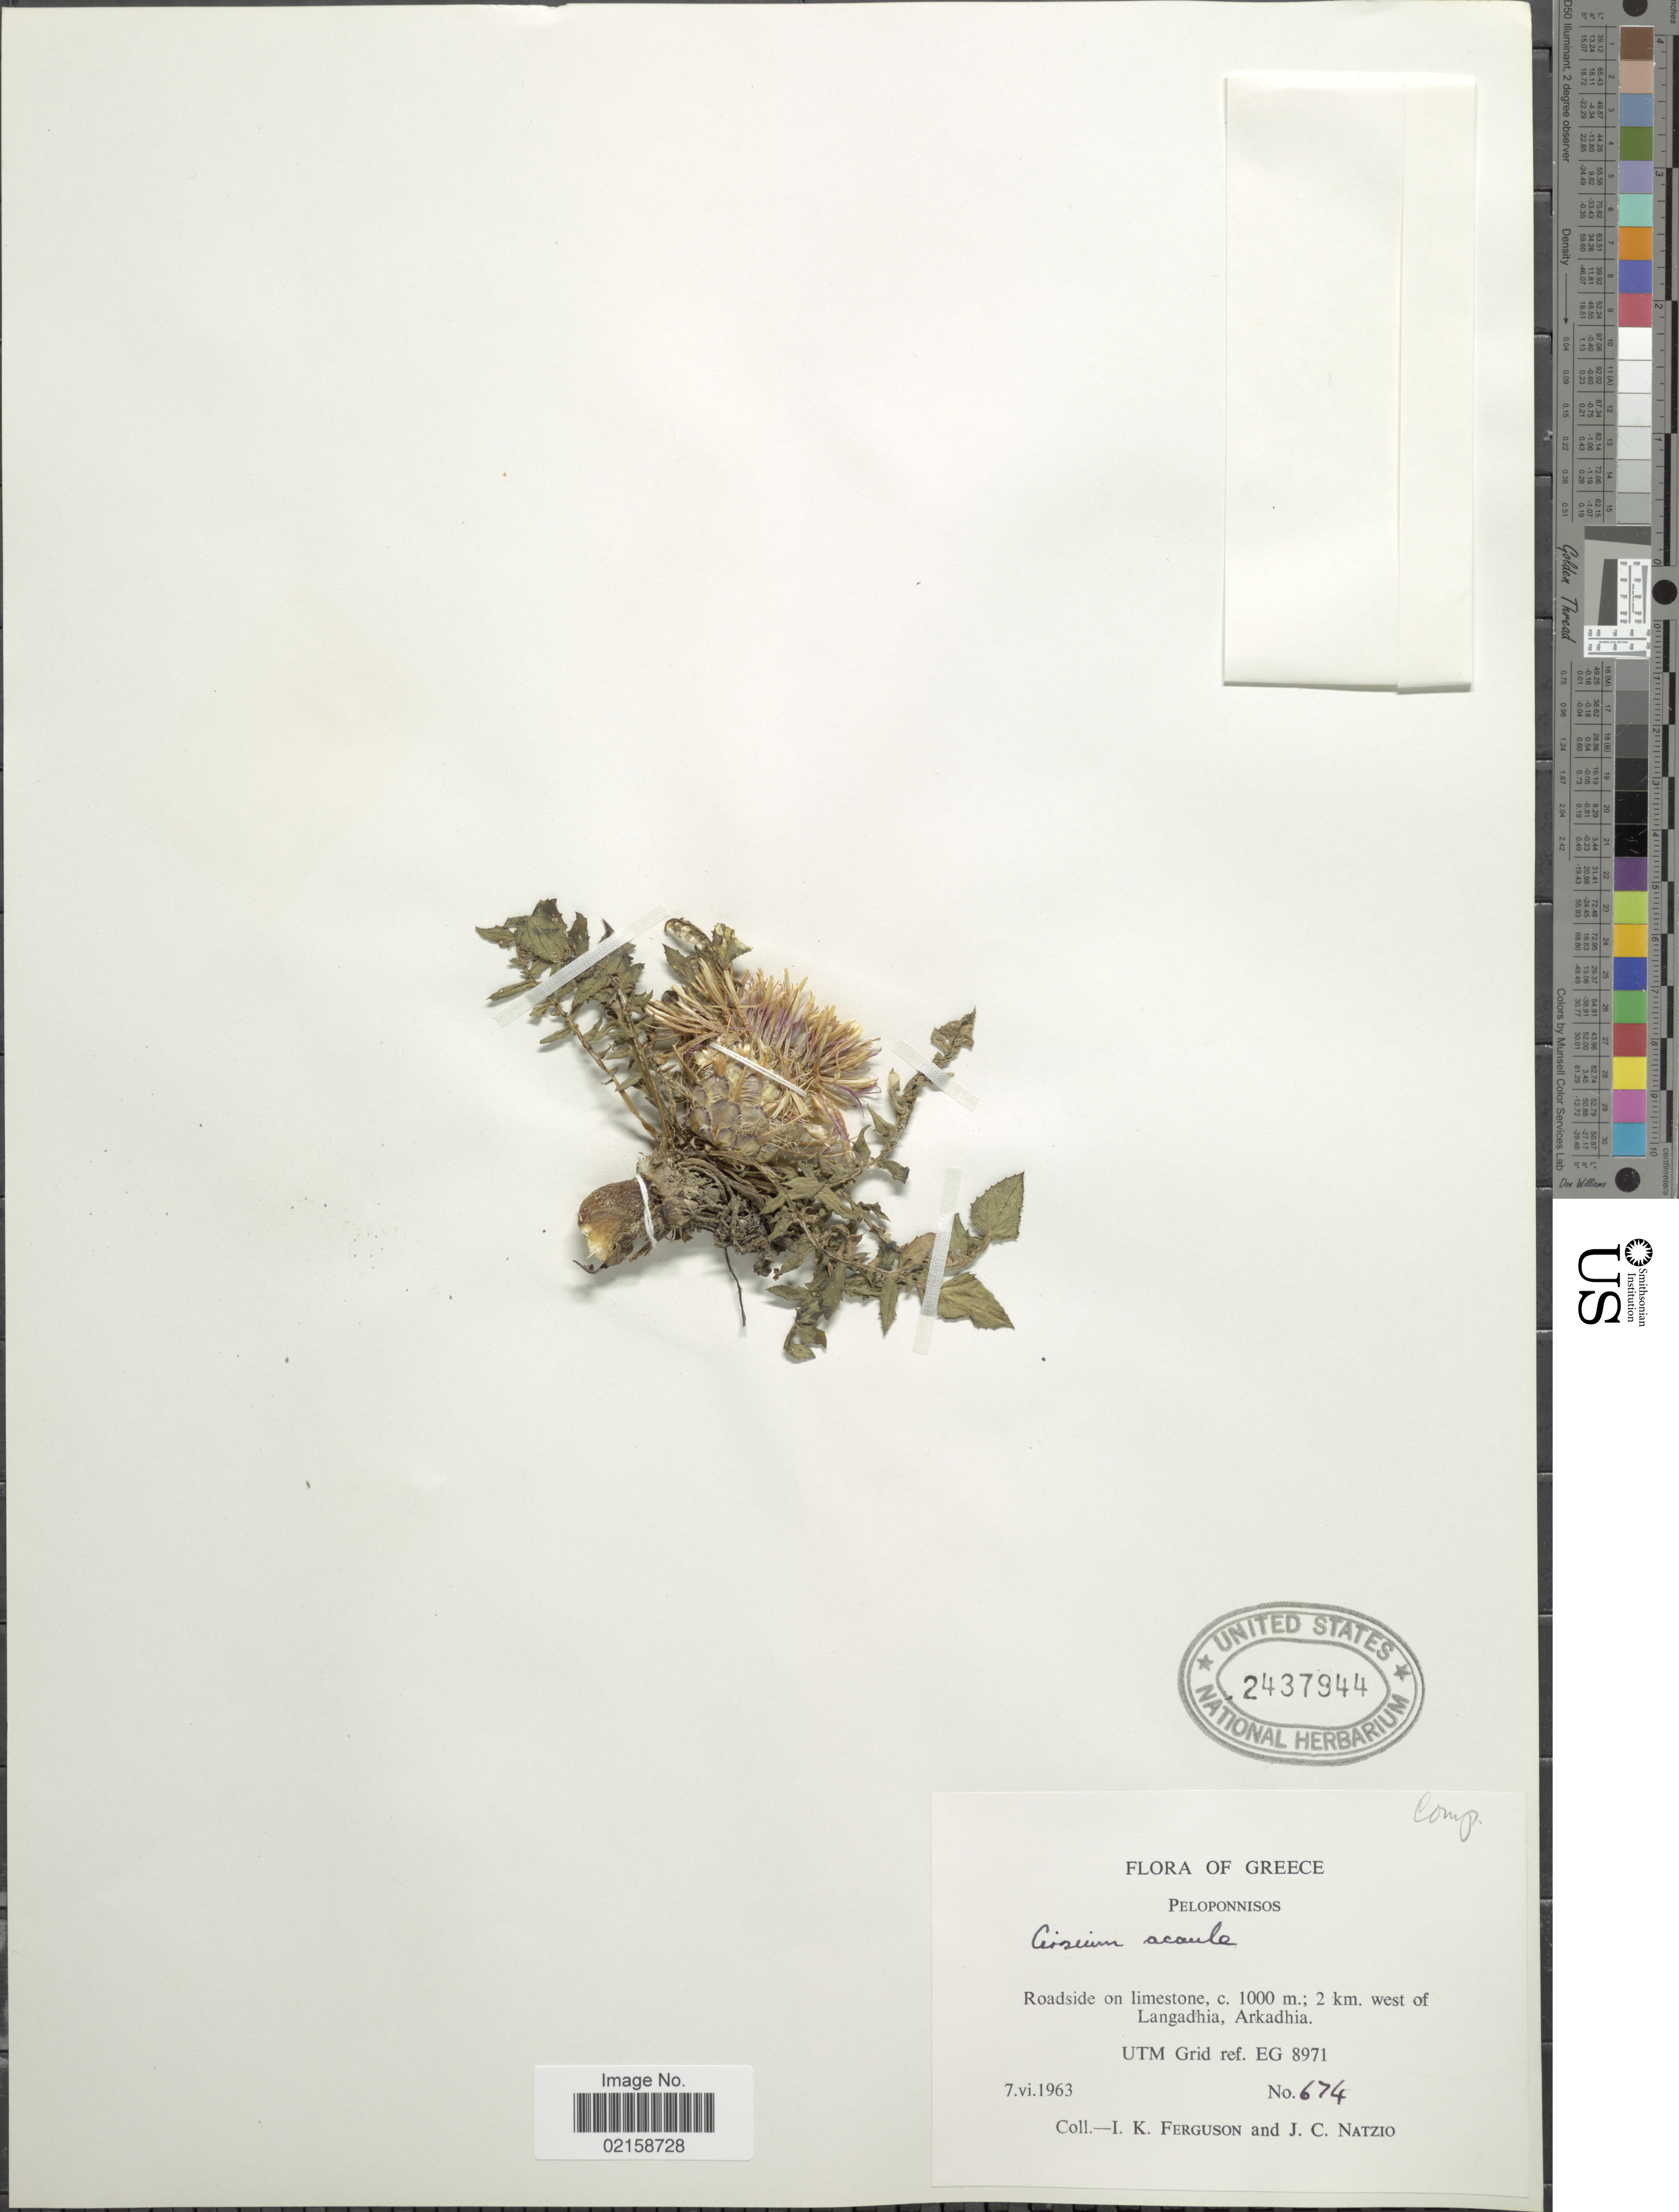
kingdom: Plantae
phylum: Tracheophyta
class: Magnoliopsida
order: Asterales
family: Asteraceae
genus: Cirsium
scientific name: Cirsium acaule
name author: (L.) Scop.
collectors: I. K. Ferguson & J. Natzio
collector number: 674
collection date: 1963-06-07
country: Greece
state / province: Peloponnese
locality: Roadside on limestone; 2 km. west of Langadhia, Arkadhia, UTM Grid ref. EG 8971.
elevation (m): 1000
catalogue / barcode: US 2437944